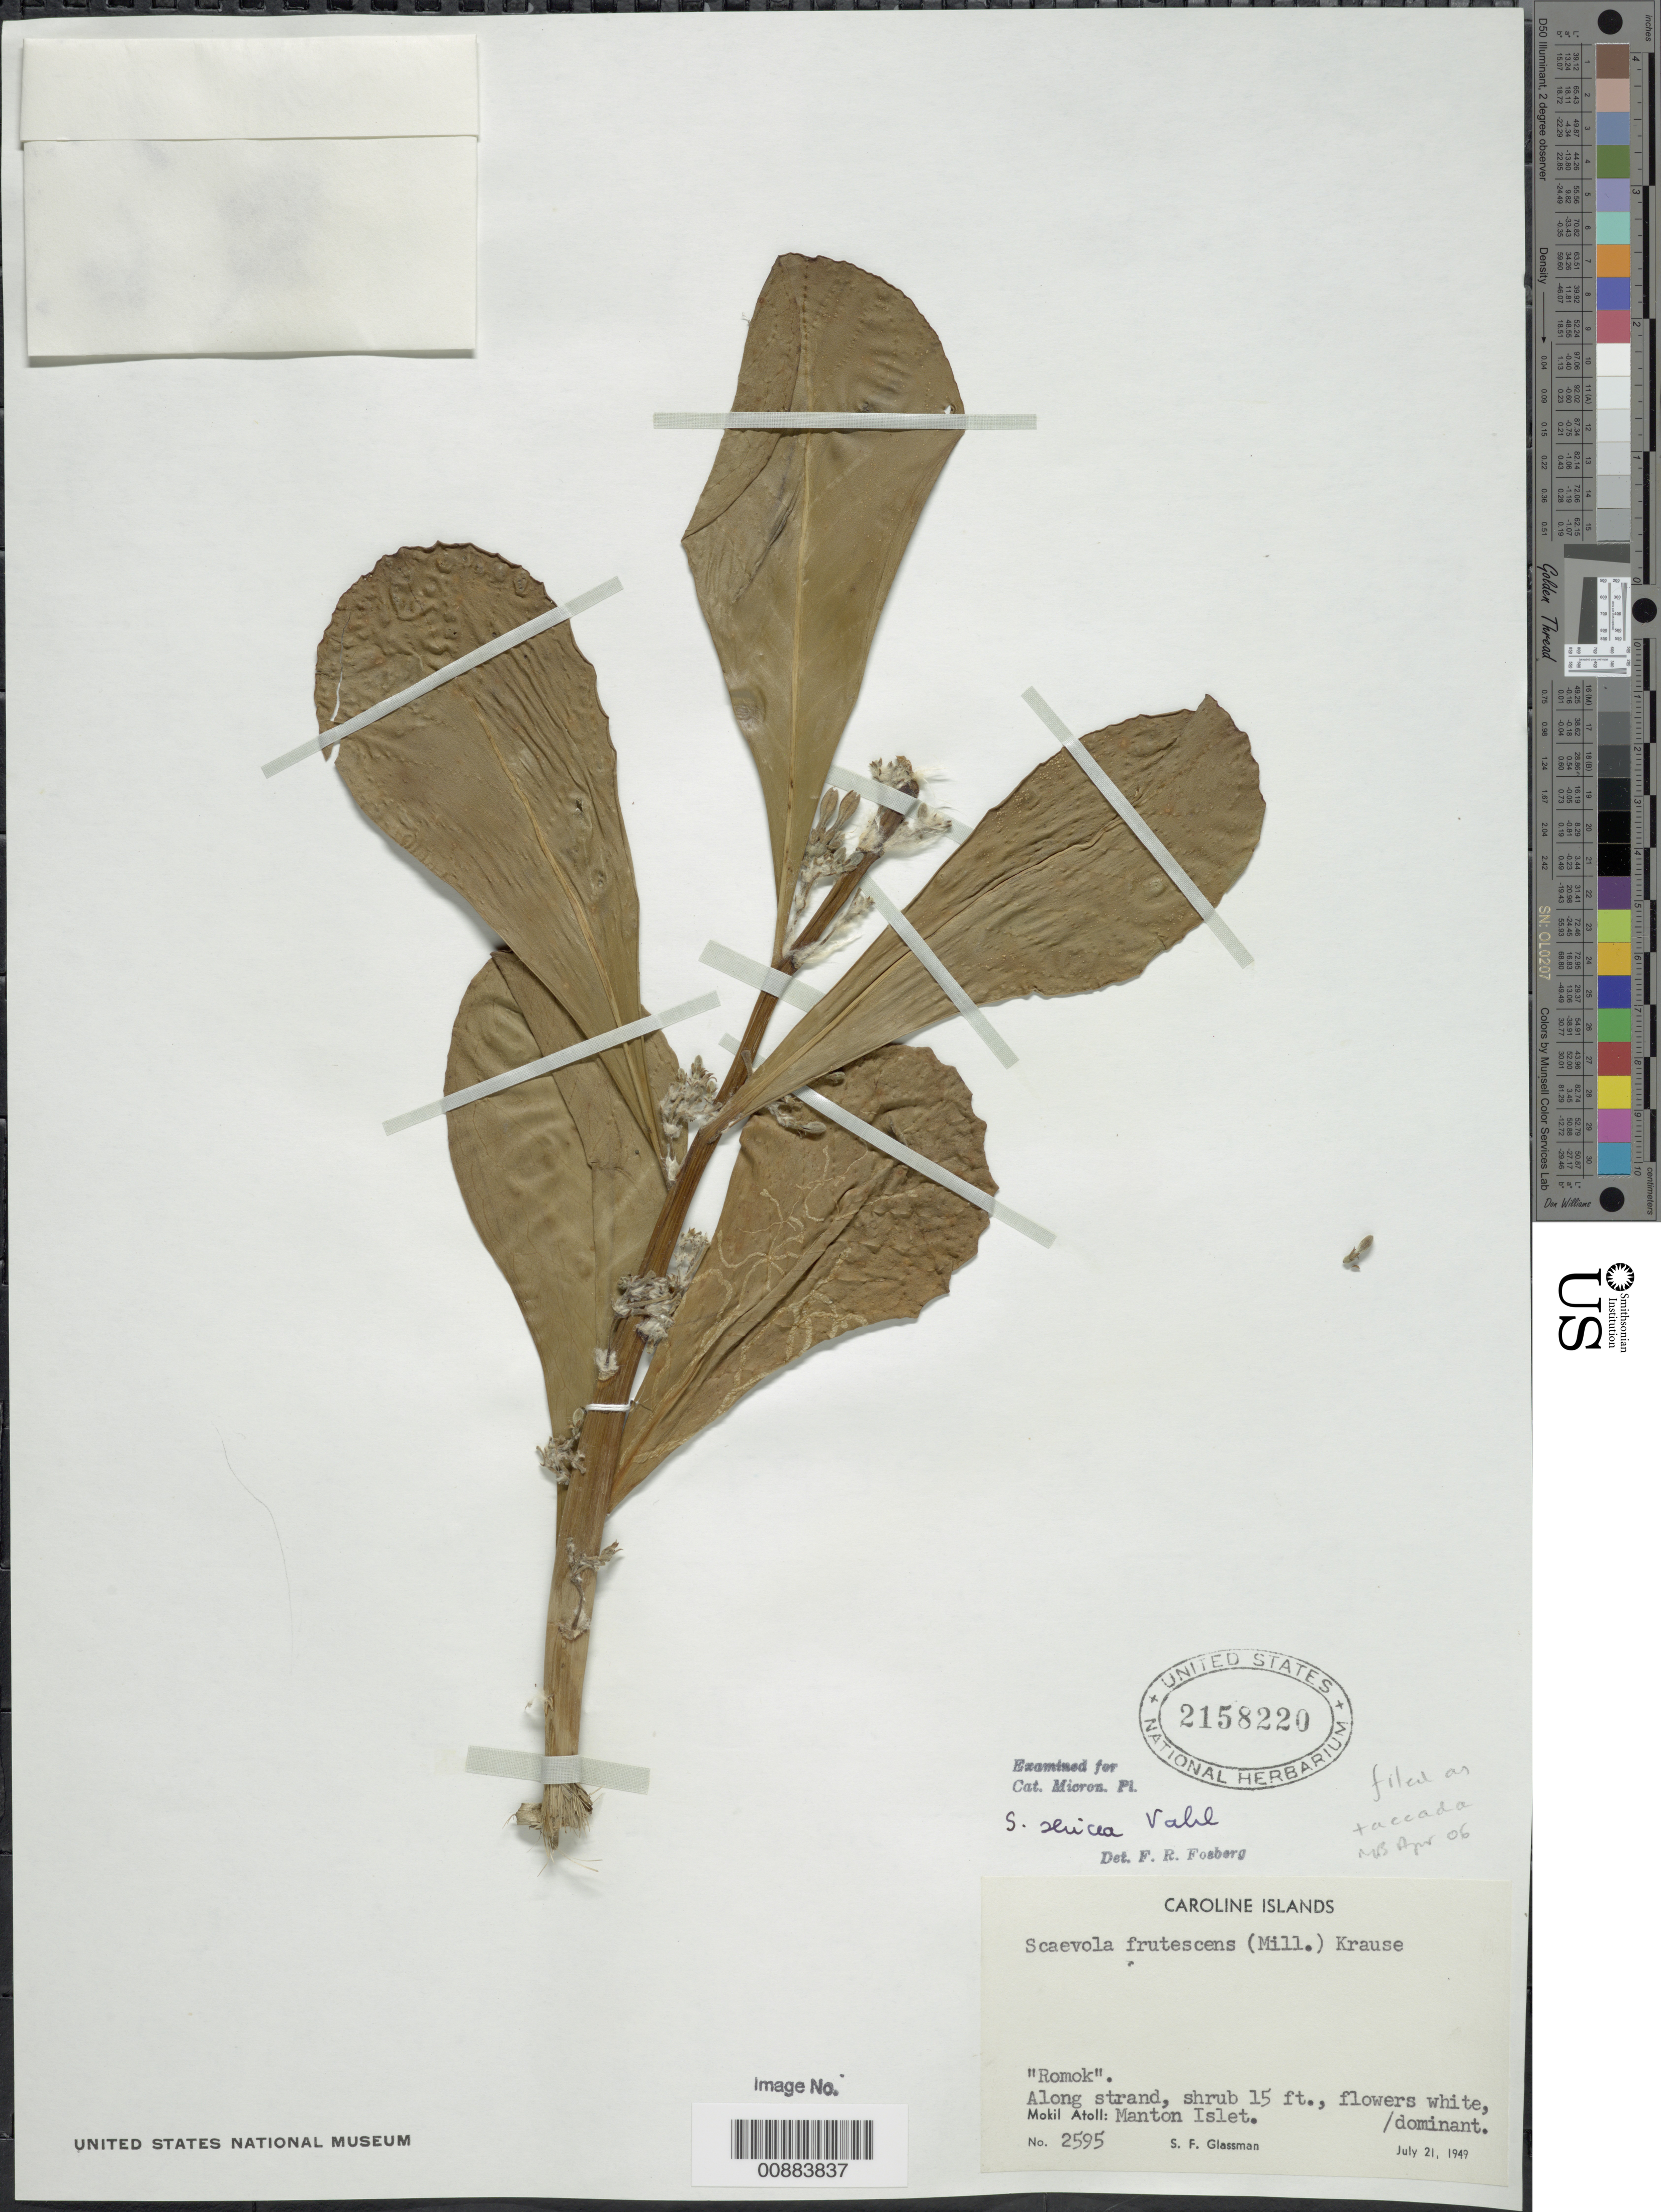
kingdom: Plantae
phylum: Tracheophyta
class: Magnoliopsida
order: Asterales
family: Goodeniaceae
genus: Scaevola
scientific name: Scaevola taccada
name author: (Gaertn.) Roxb.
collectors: S. F. Glassman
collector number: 2595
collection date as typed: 21 Jul 1949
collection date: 1949-07-21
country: Micronesia, Federated States of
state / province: Pohnpei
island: Mwokil (Mokil) Atoll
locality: Manton Islet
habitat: Along strand.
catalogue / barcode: US 2158220